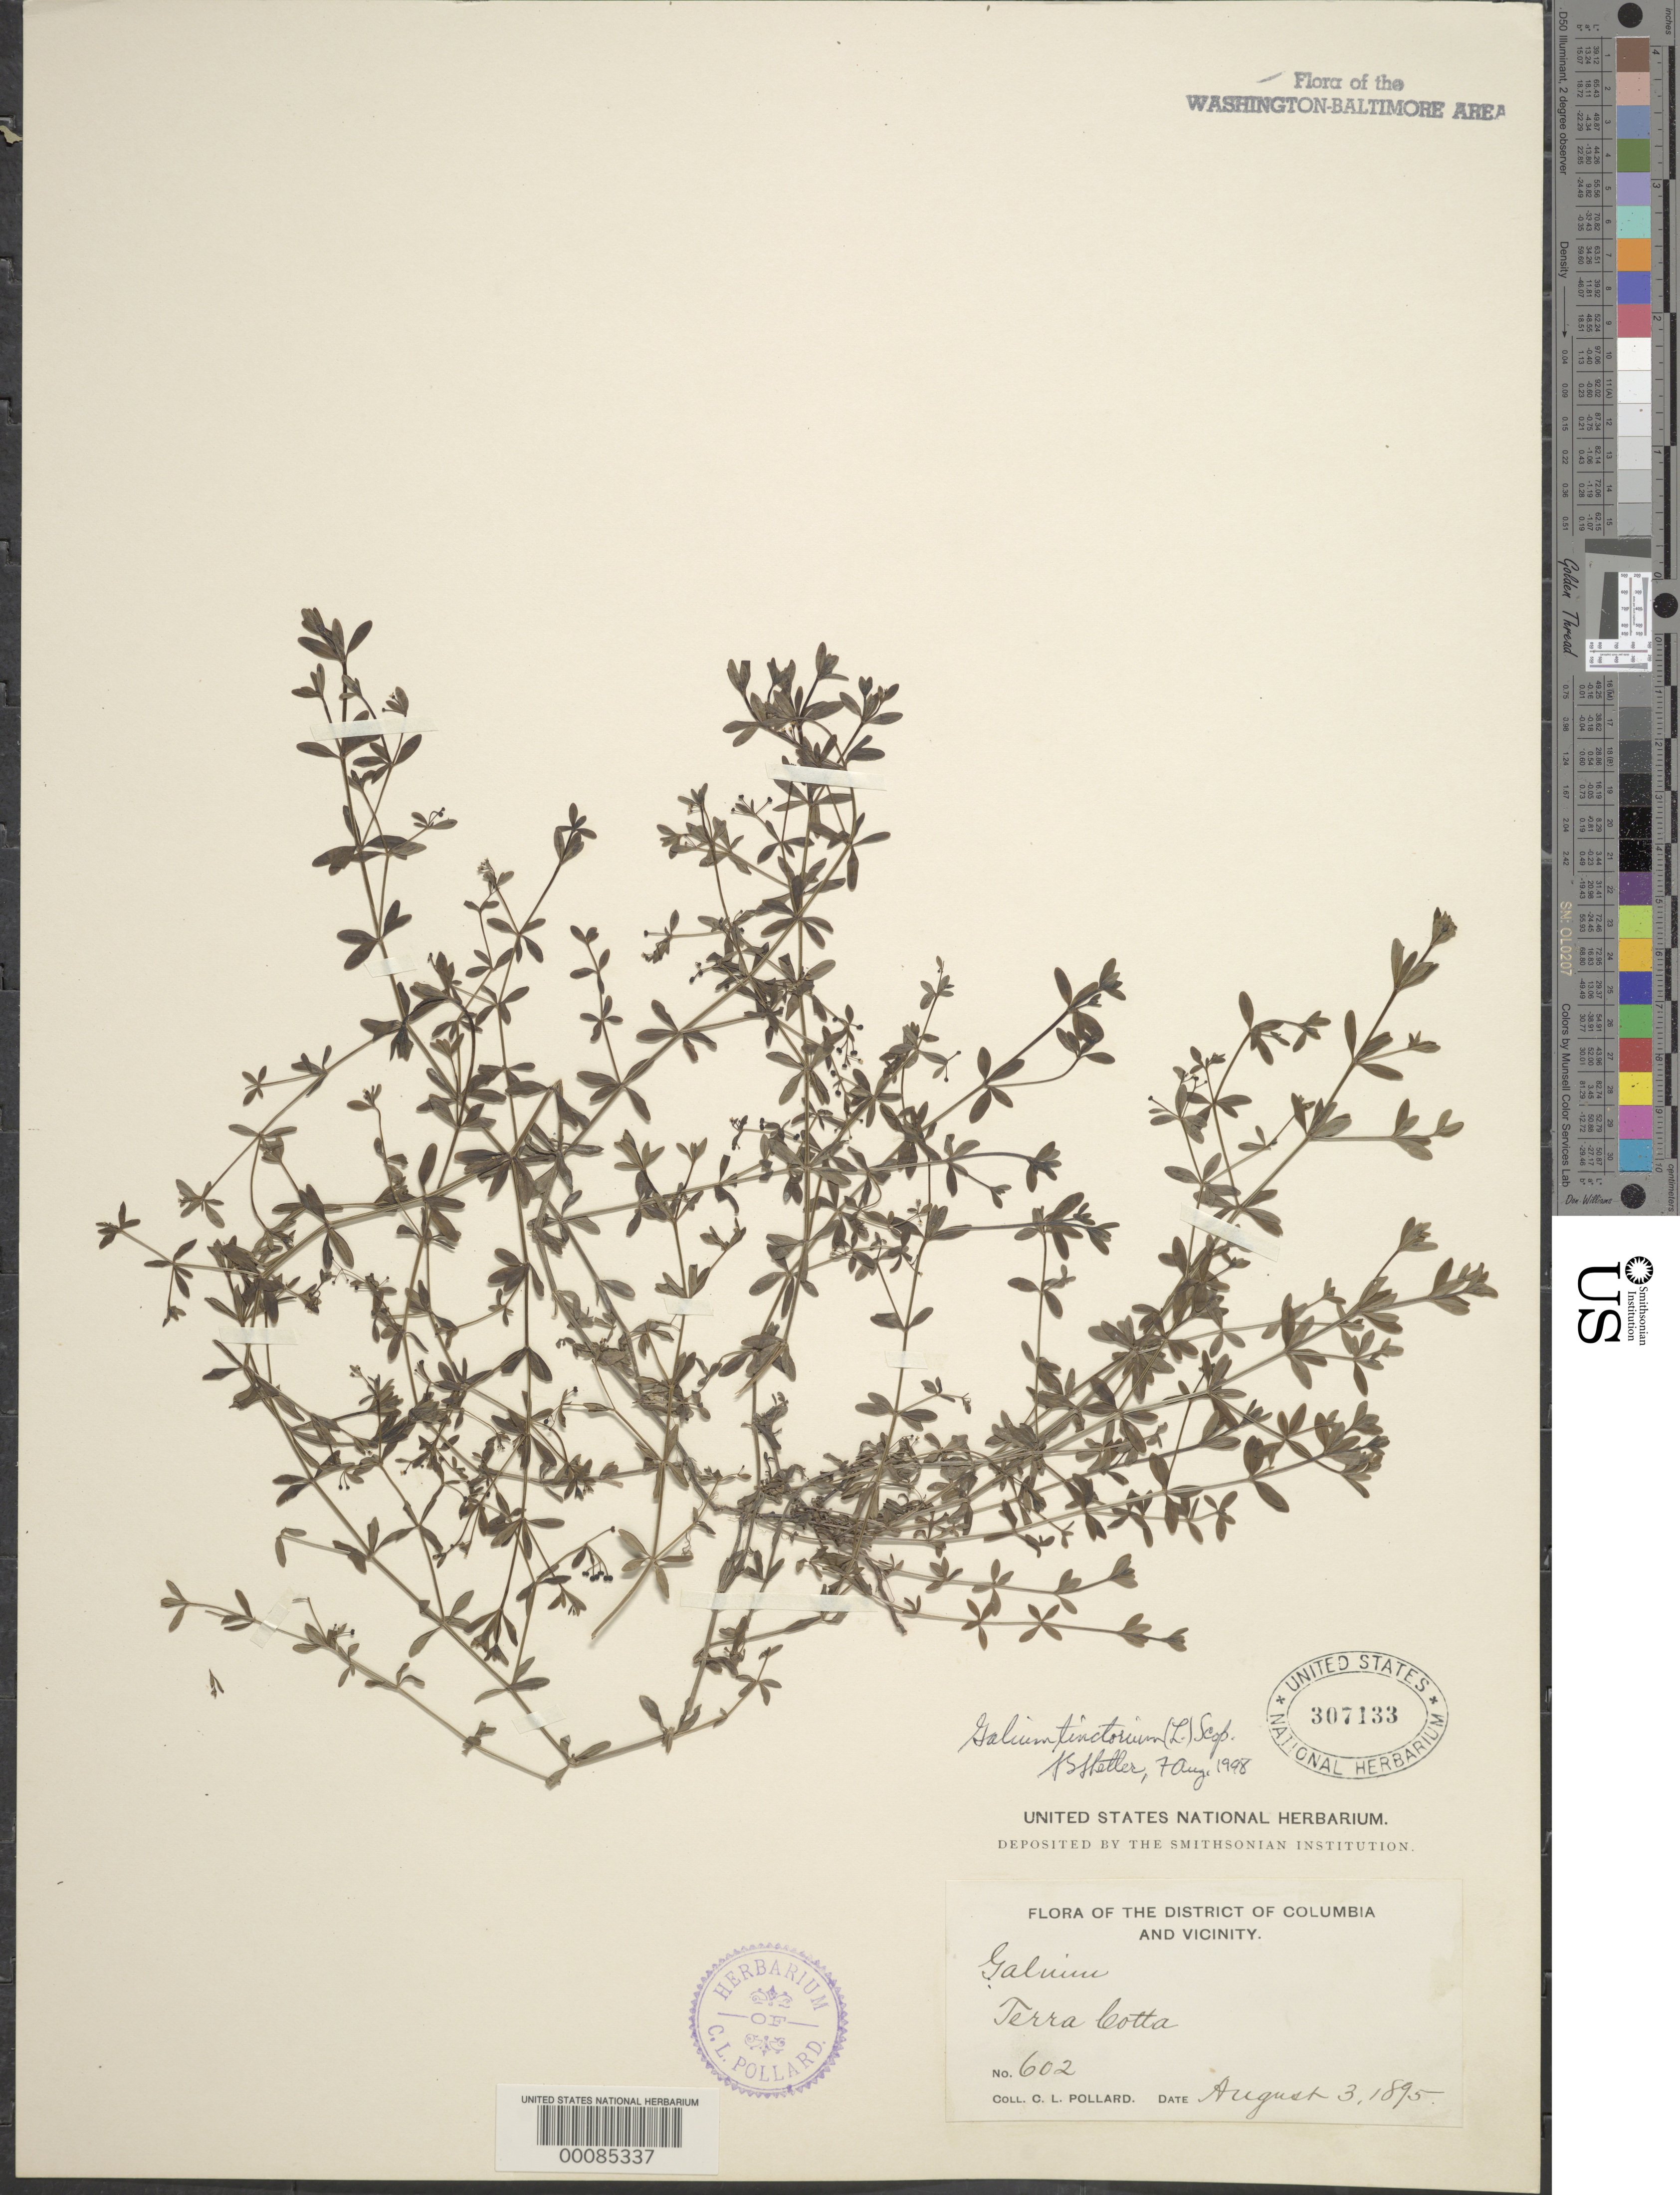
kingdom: Plantae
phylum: Tracheophyta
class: Magnoliopsida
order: Gentianales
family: Rubiaceae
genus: Galium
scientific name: Galium tinctorium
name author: (L.) Scop.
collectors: C. L. Pollard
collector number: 602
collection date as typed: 03 Aug 1895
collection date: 1895-08-03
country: United States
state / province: District of Columbia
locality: Terra Cotta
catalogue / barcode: US 307133